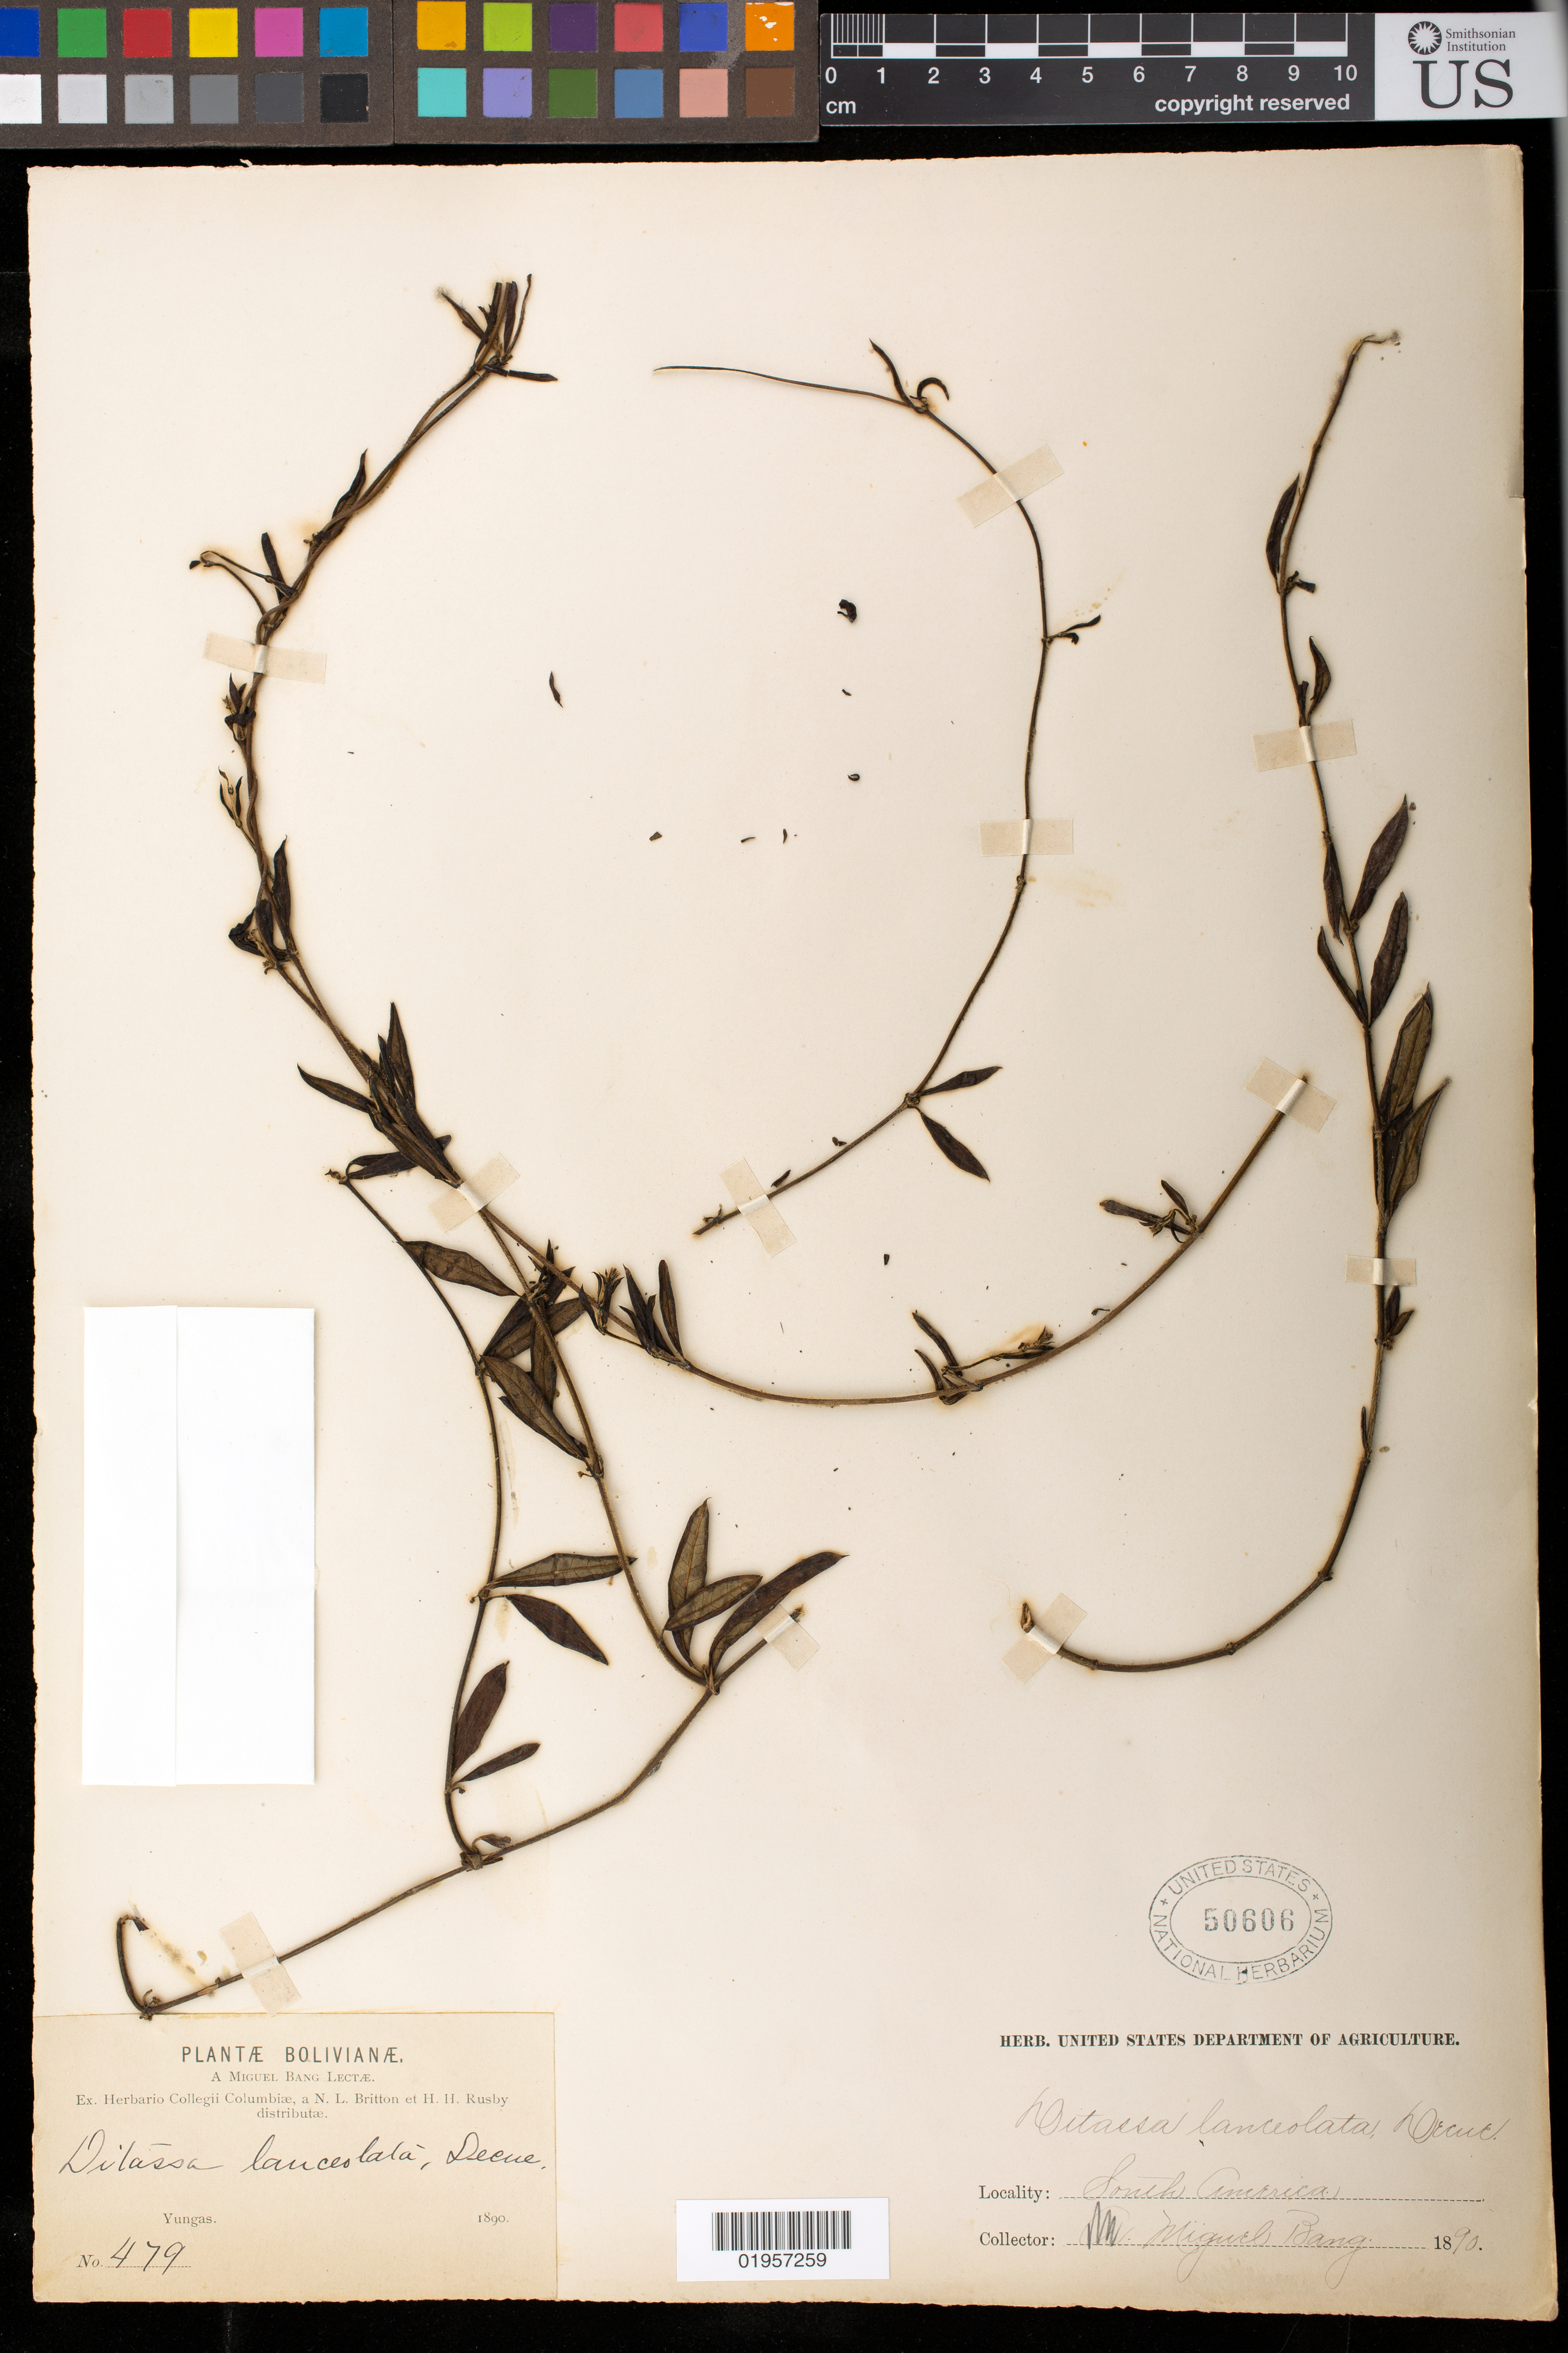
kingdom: Plantae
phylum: Tracheophyta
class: Magnoliopsida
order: Gentianales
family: Apocynaceae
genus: Ditassa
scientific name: Ditassa lanceolata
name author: Decne.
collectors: M. Bang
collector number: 479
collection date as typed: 1890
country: Bolivia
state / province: La Paz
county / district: Nor Yungas / Sud Yungas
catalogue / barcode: US 50606